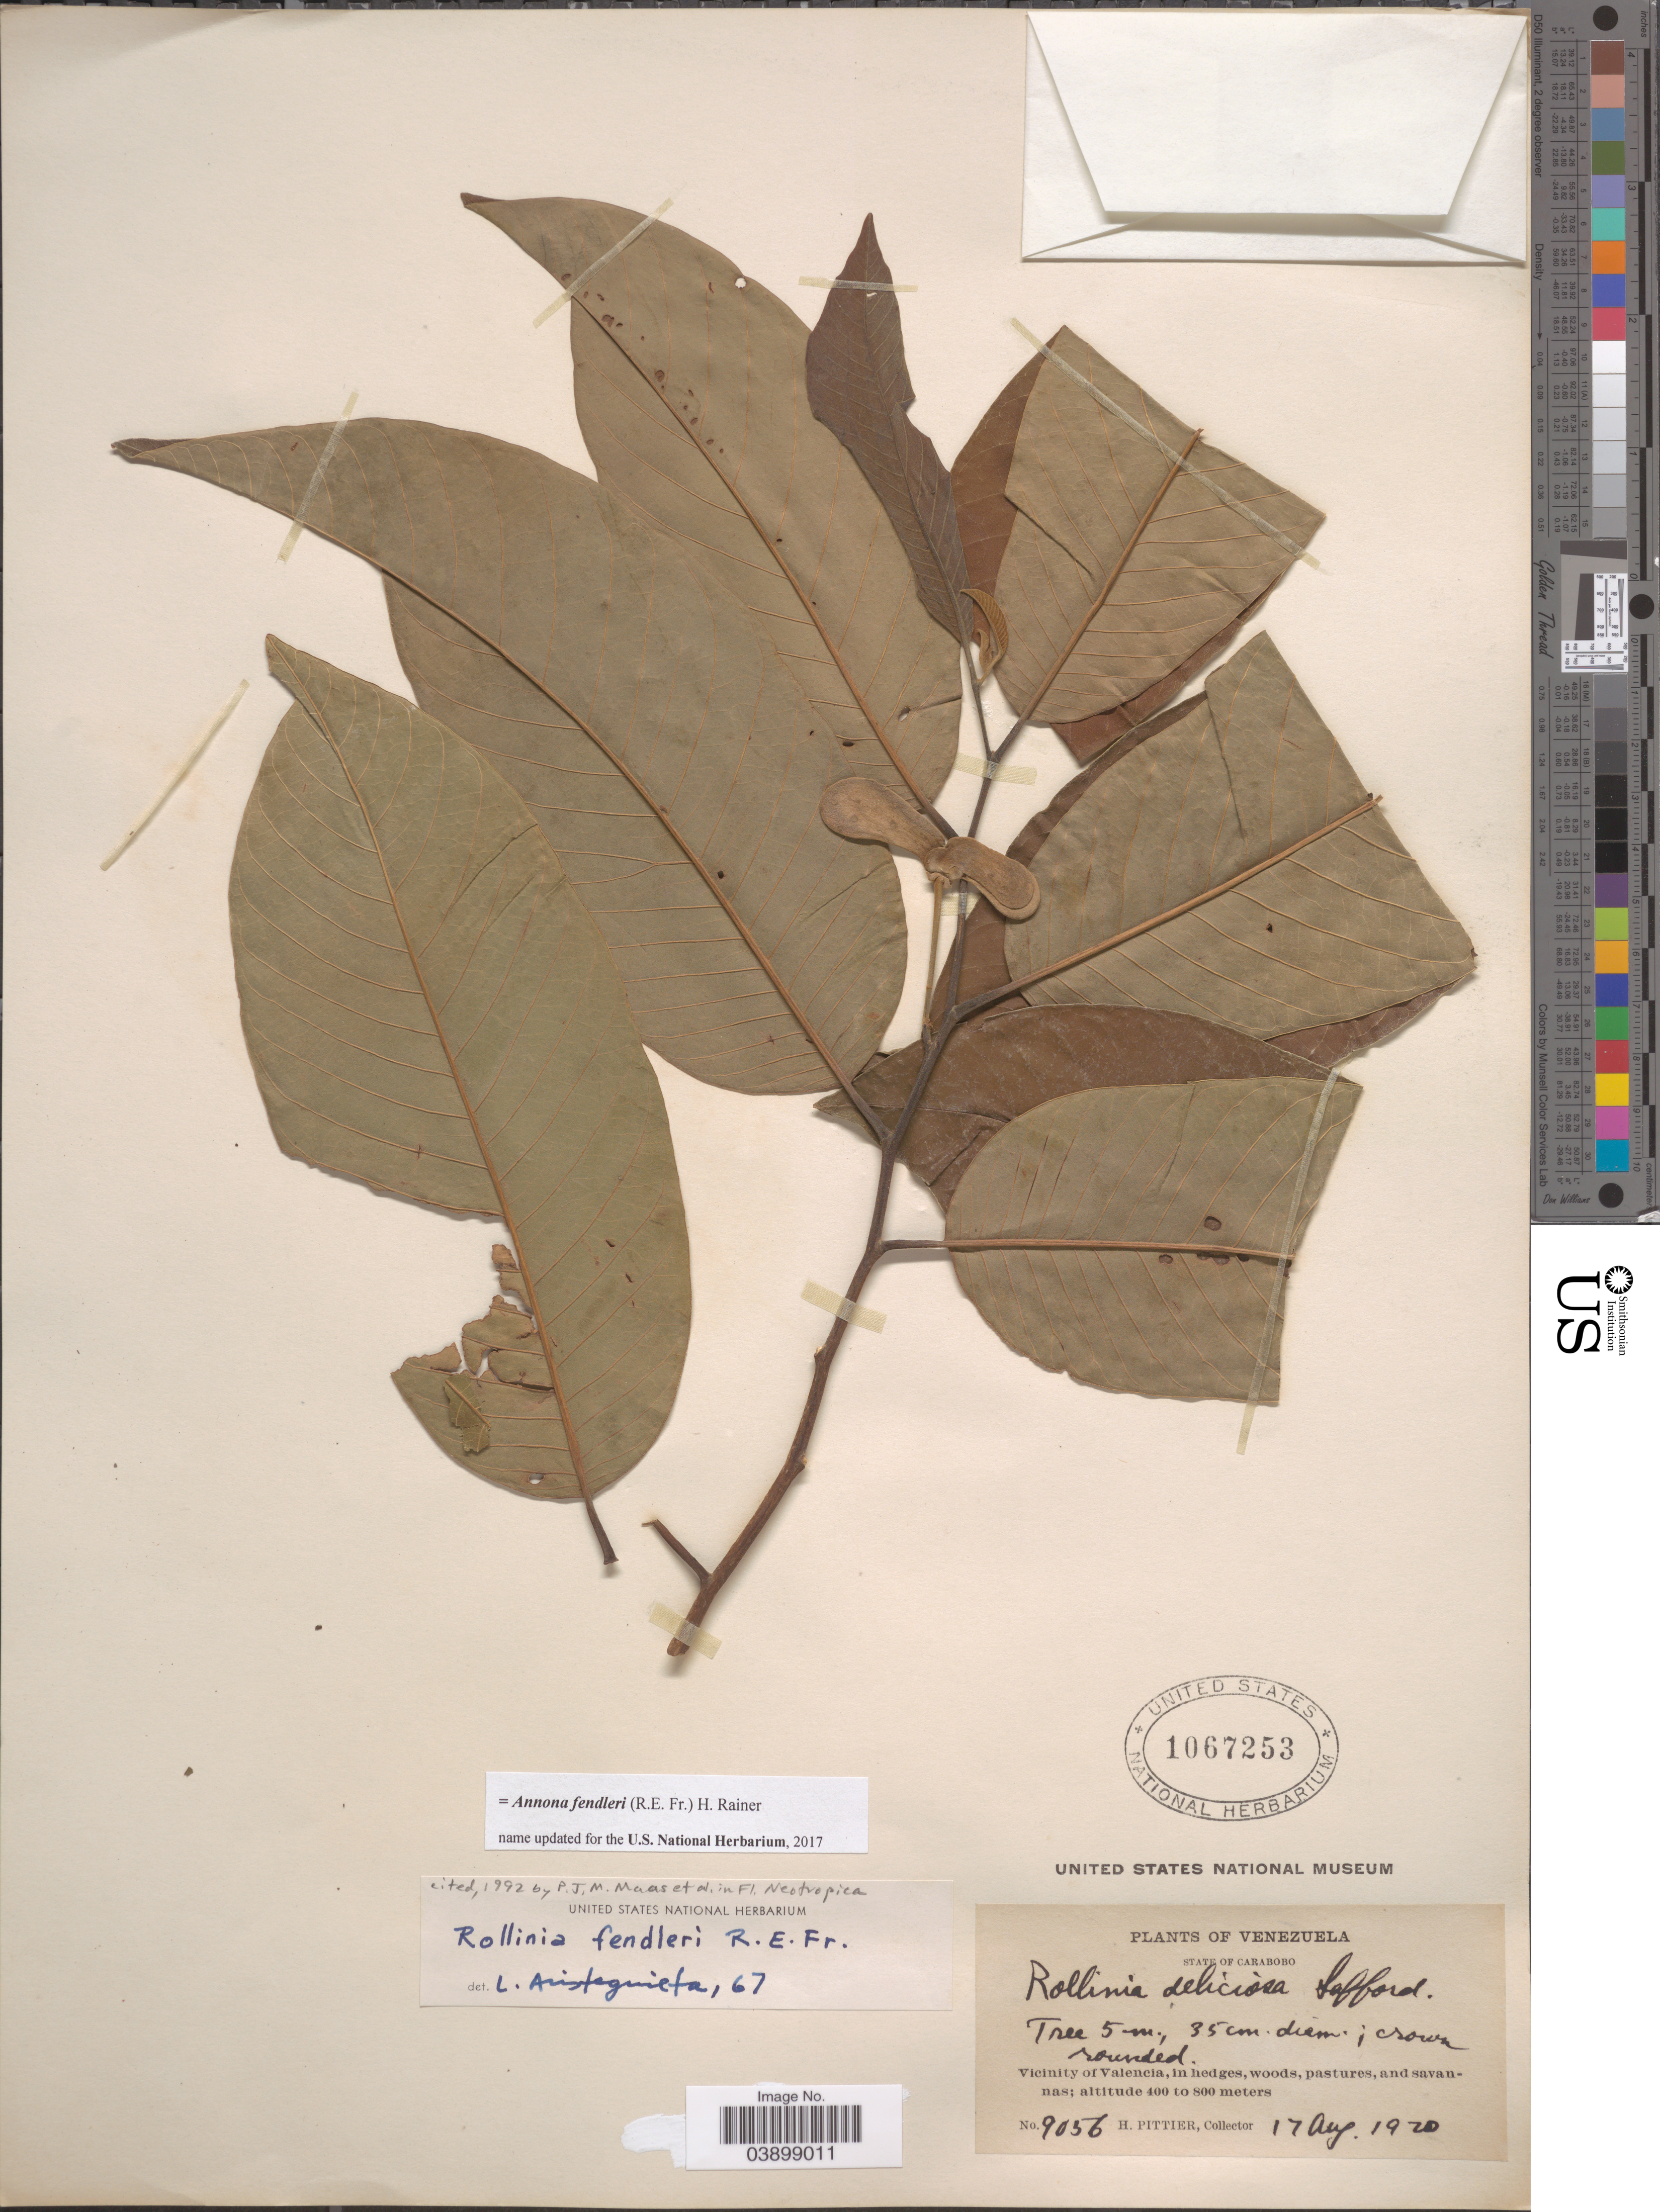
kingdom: Plantae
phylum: Tracheophyta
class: Magnoliopsida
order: Magnoliales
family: Annonaceae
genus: Annona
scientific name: Annona fendleri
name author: (R.E. Fr.) H. Rainer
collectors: H. F. Pittier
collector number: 9056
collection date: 1920-08-17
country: Venezuela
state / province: Carabobo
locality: Vicinity of Valencia, in hedges, woods, pastures, and savannas.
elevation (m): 400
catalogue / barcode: US 1067253